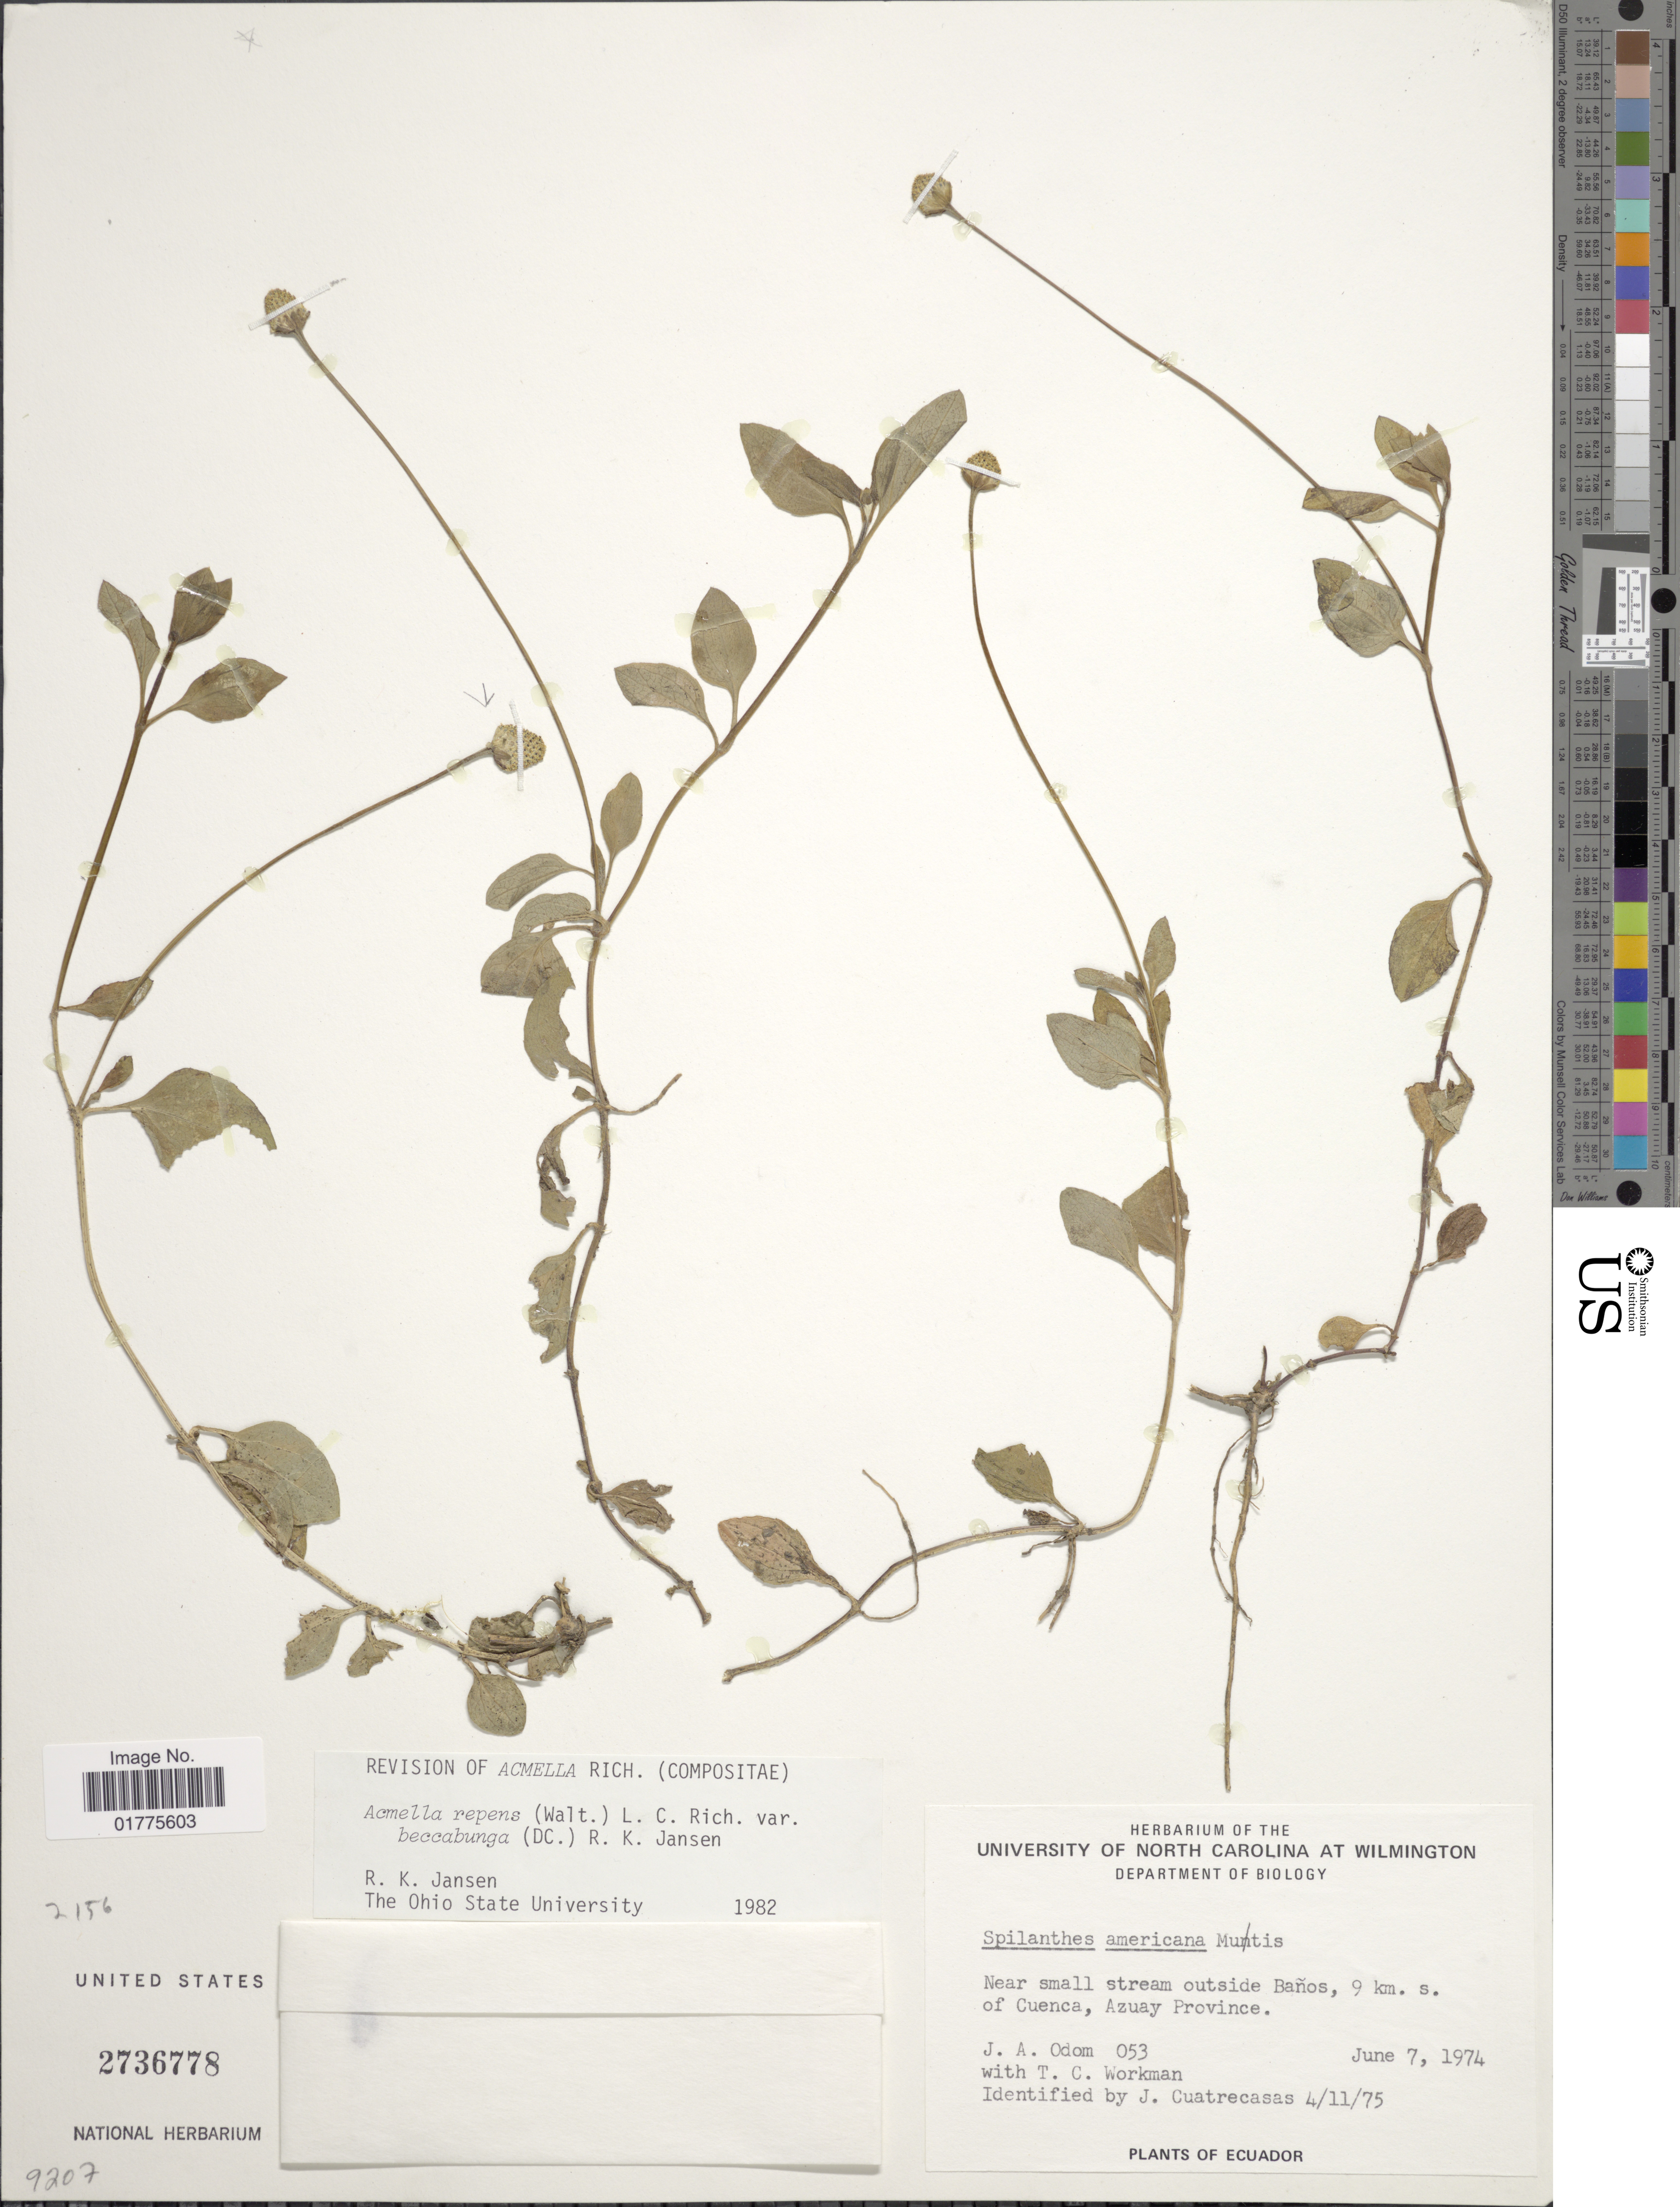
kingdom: Plantae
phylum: Tracheophyta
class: Magnoliopsida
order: Asterales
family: Asteraceae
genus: Acmella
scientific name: Acmella repens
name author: (Walter) Rich.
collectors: J. Odom & T. Workman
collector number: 053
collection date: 1974-06-07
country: Ecuador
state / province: Azuay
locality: Near small stream outside of Banos, 9 km. s. of Cuenca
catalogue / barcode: US 2736778